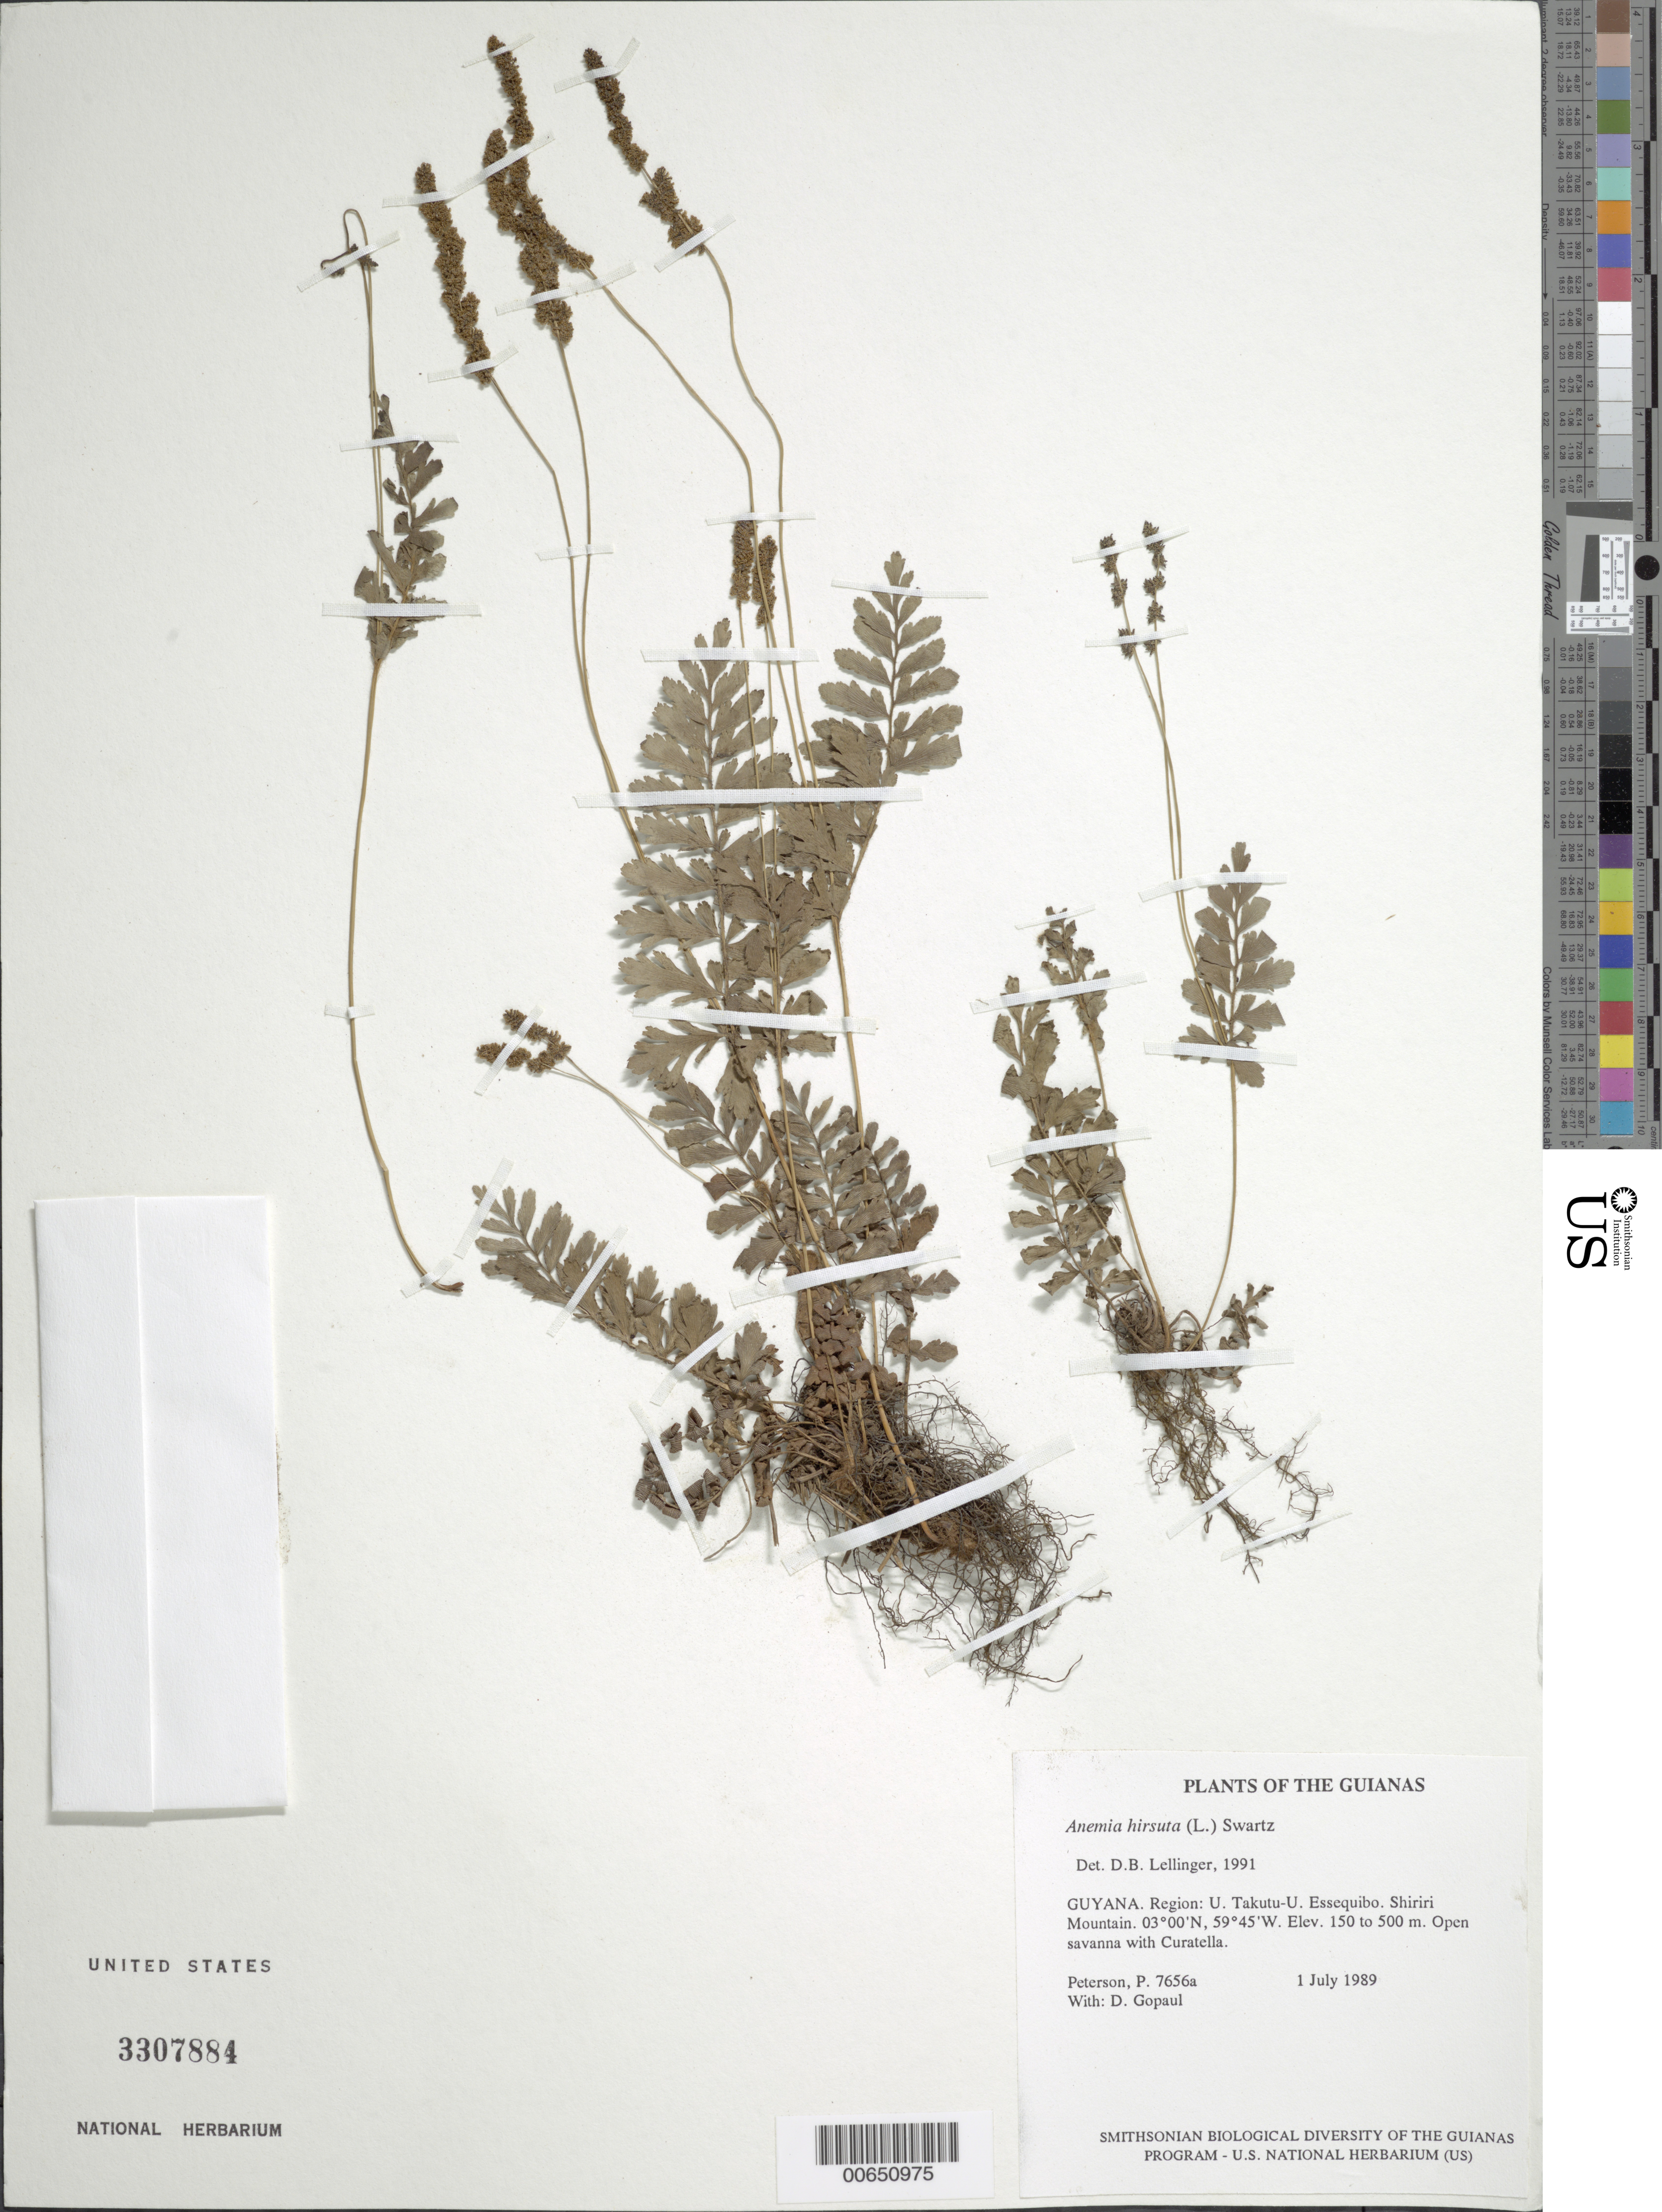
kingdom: Plantae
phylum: Tracheophyta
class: Polypodiopsida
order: Schizaeales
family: Anemiaceae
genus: Anemia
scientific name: Anemia hirsuta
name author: (L.) Sw.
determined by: Lellinger, David B., (BOT), Smithsonian Institution - National Museum of Natural History (UNITED STATES)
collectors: P. M. Peterson & D. Gopaul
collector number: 7656 a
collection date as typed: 1 July 1989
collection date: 1989-07-01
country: Guyana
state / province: U. Takutu-U. Essequibo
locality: Shiriri Mountain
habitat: Open savanna with Curatella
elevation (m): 150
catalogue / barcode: US 3307884